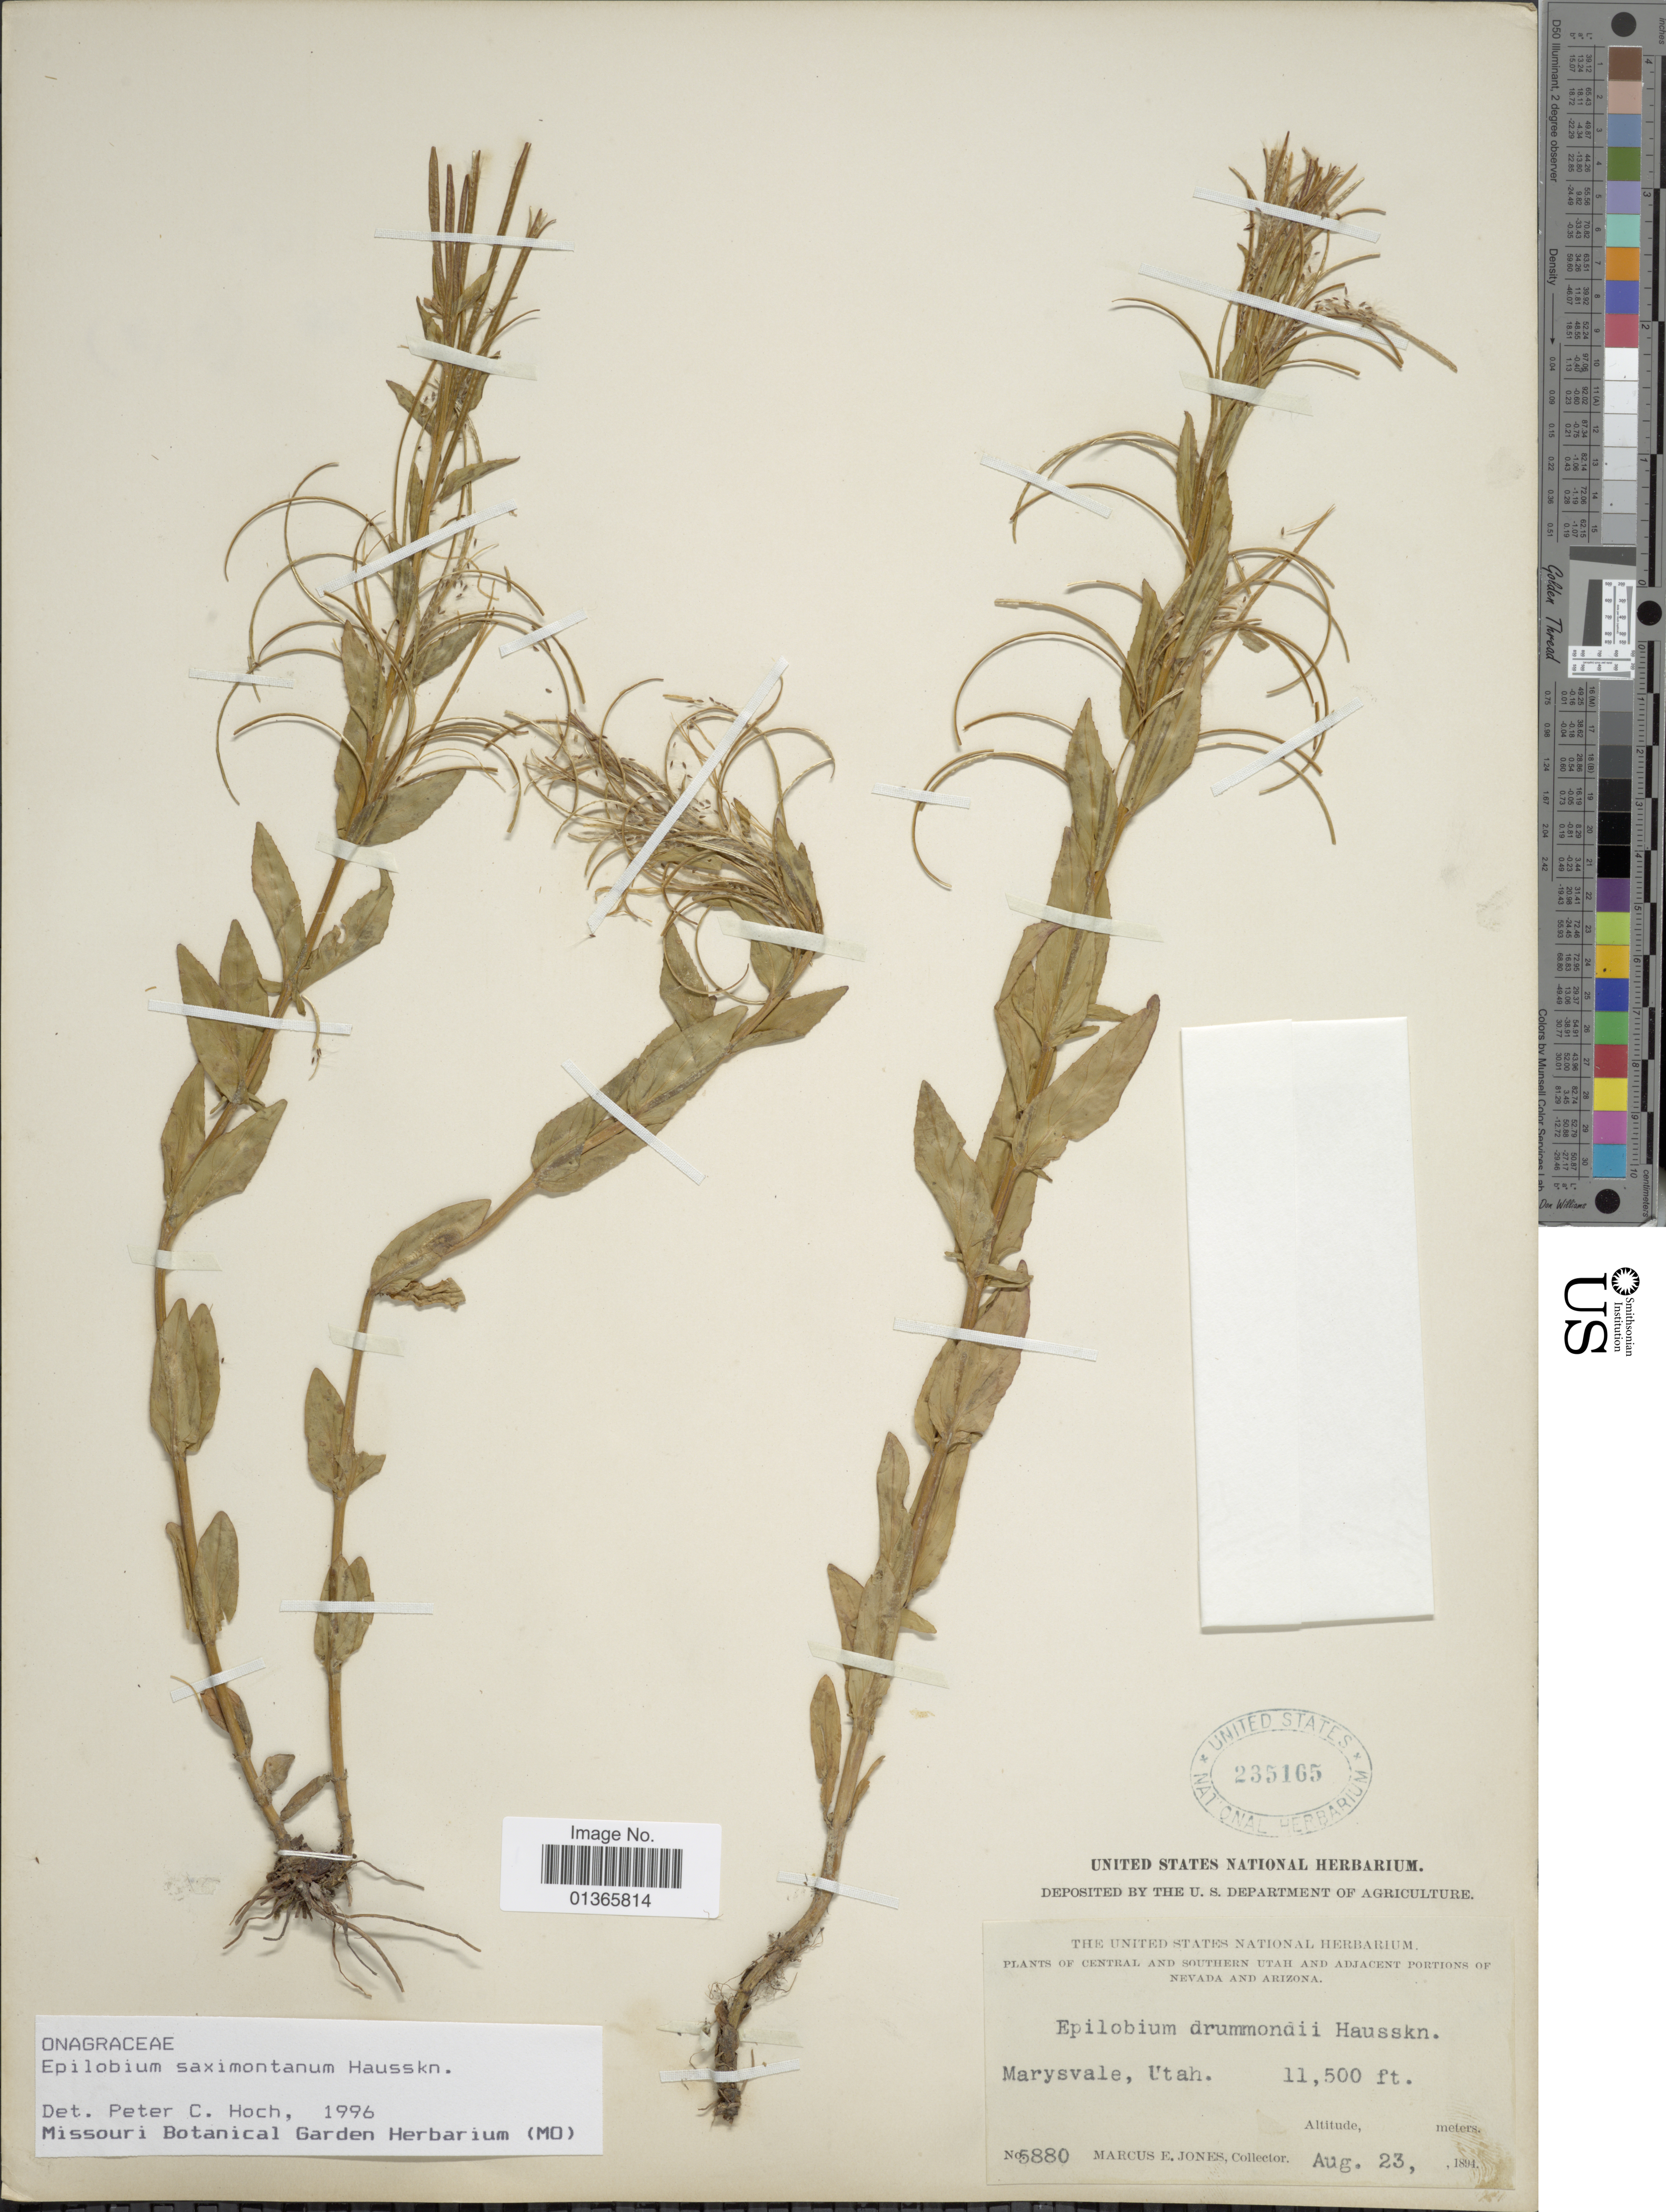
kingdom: Plantae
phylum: Tracheophyta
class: Magnoliopsida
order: Myrtales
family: Onagraceae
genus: Epilobium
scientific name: Epilobium saximontanum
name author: Hausskn.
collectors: M. E. Jones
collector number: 5880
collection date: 1894-08-23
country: United States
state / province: Utah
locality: Central and Southern Utah and adjacent portions of Nevada and Arizona. Marysvale.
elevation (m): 3505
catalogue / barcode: US 235165